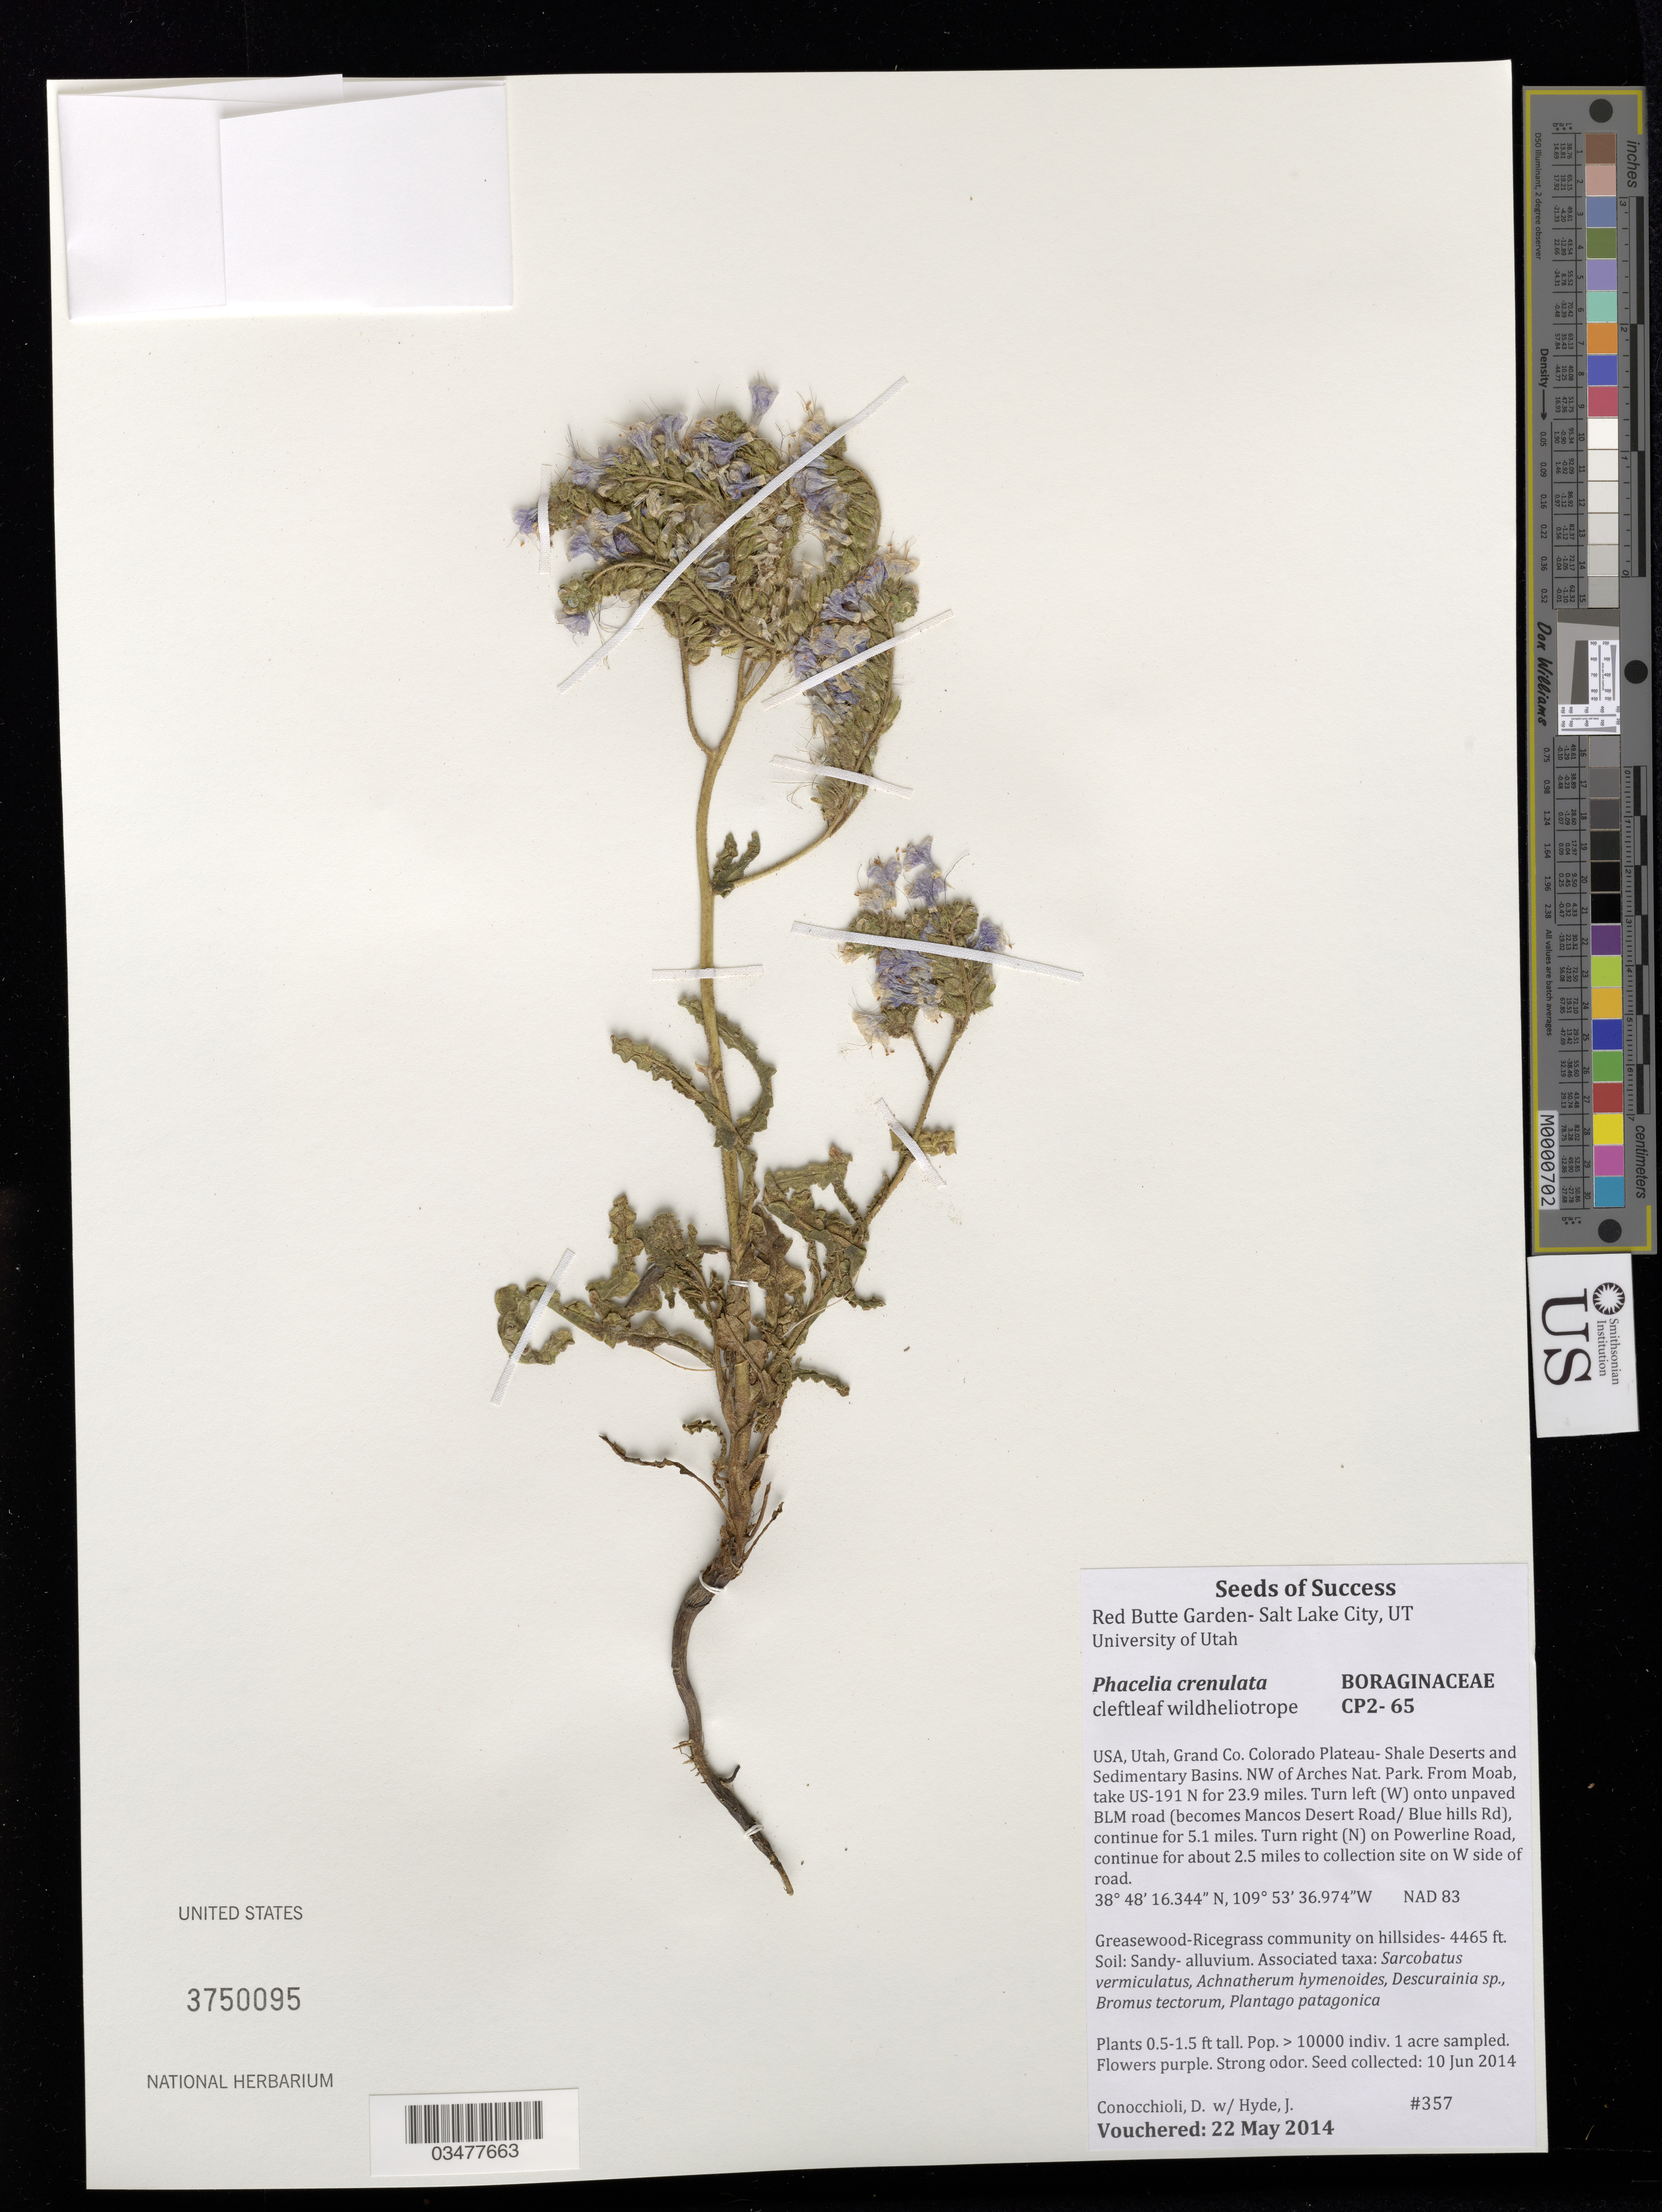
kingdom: Plantae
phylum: Tracheophyta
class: Magnoliopsida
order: Boraginales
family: Hydrophyllaceae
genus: Phacelia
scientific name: Phacelia crenulata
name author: Torr. ex S. Watson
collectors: D. Conocchioli & J. Hyde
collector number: CP2-65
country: United States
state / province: Utah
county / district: Grand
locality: NW of Arches Nat. Park.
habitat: Greasewood-Ricegrass community on hillsides. Soil: Sandy-alluvium. With Descurainia sp., Bromus tectorum, Plantago patagonica, etc.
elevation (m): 1361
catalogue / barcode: US 3750095